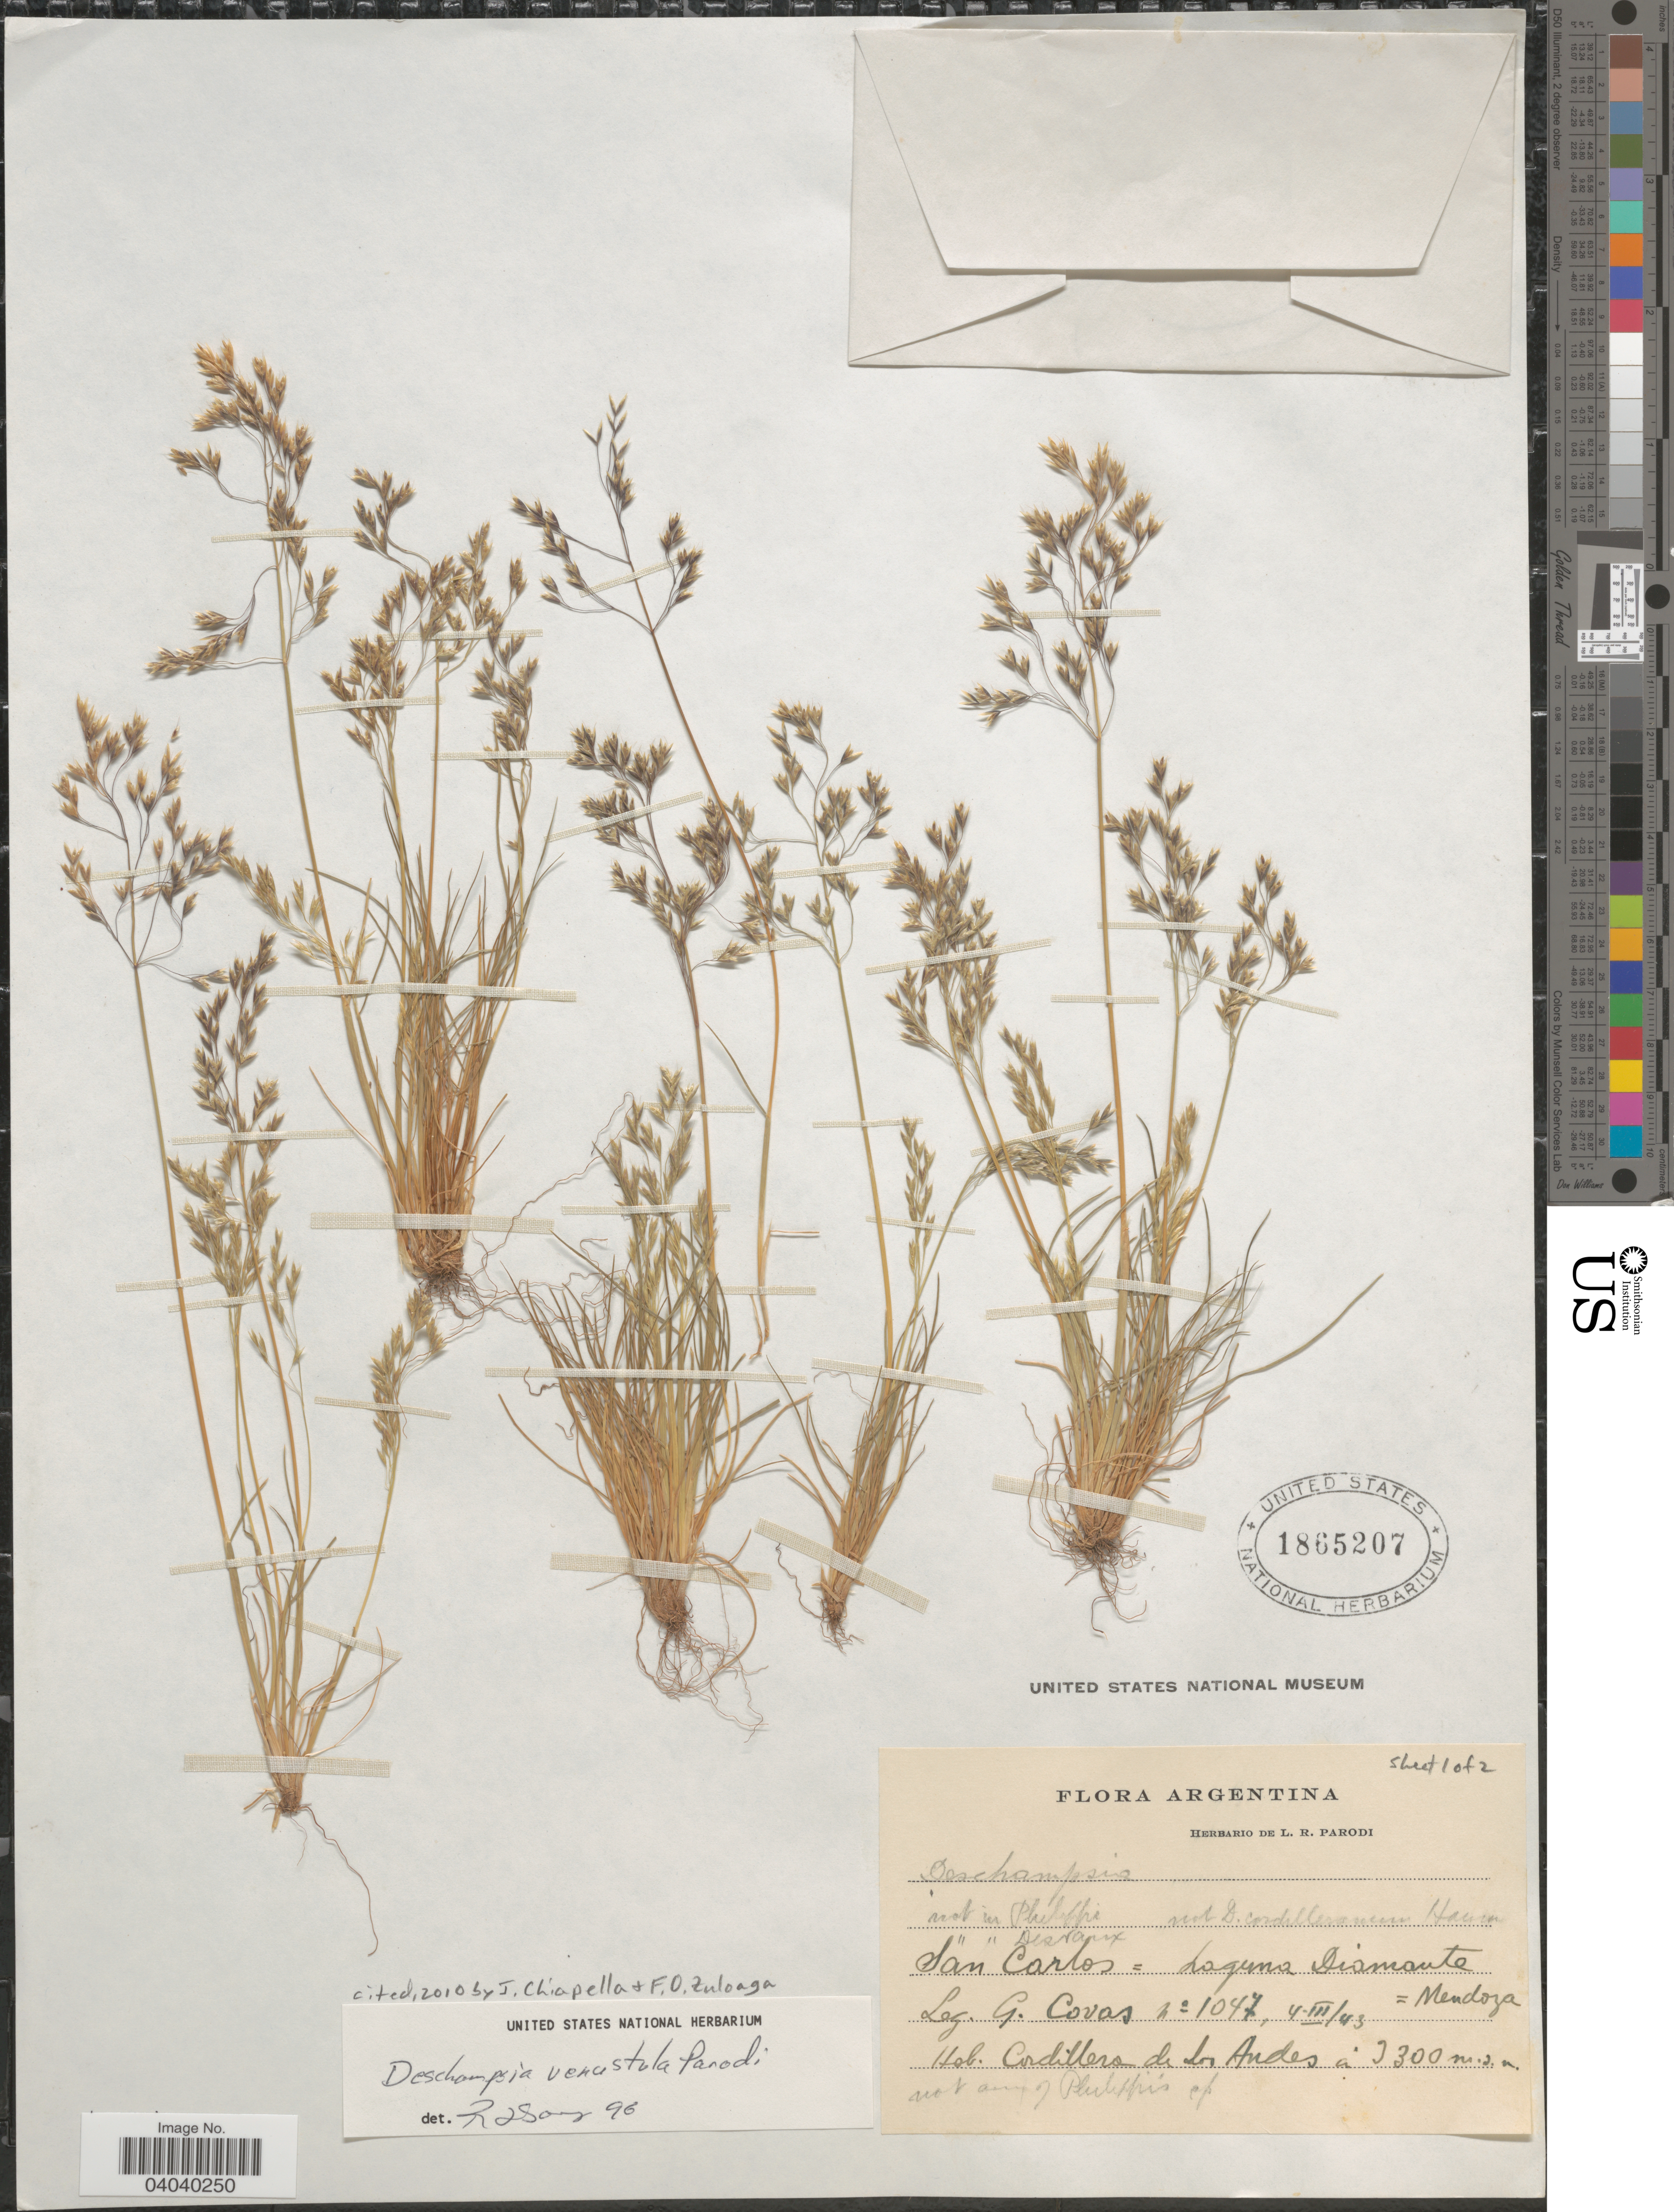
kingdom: Plantae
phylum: Tracheophyta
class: Liliopsida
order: Poales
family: Poaceae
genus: Deschampsia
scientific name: Deschampsia venustula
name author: Parodi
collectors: G. Covas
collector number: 1047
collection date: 1943-03-04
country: Argentina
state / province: Mendoza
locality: San Carlos, Laguna Diamante.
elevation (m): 3300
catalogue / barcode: US 1865207